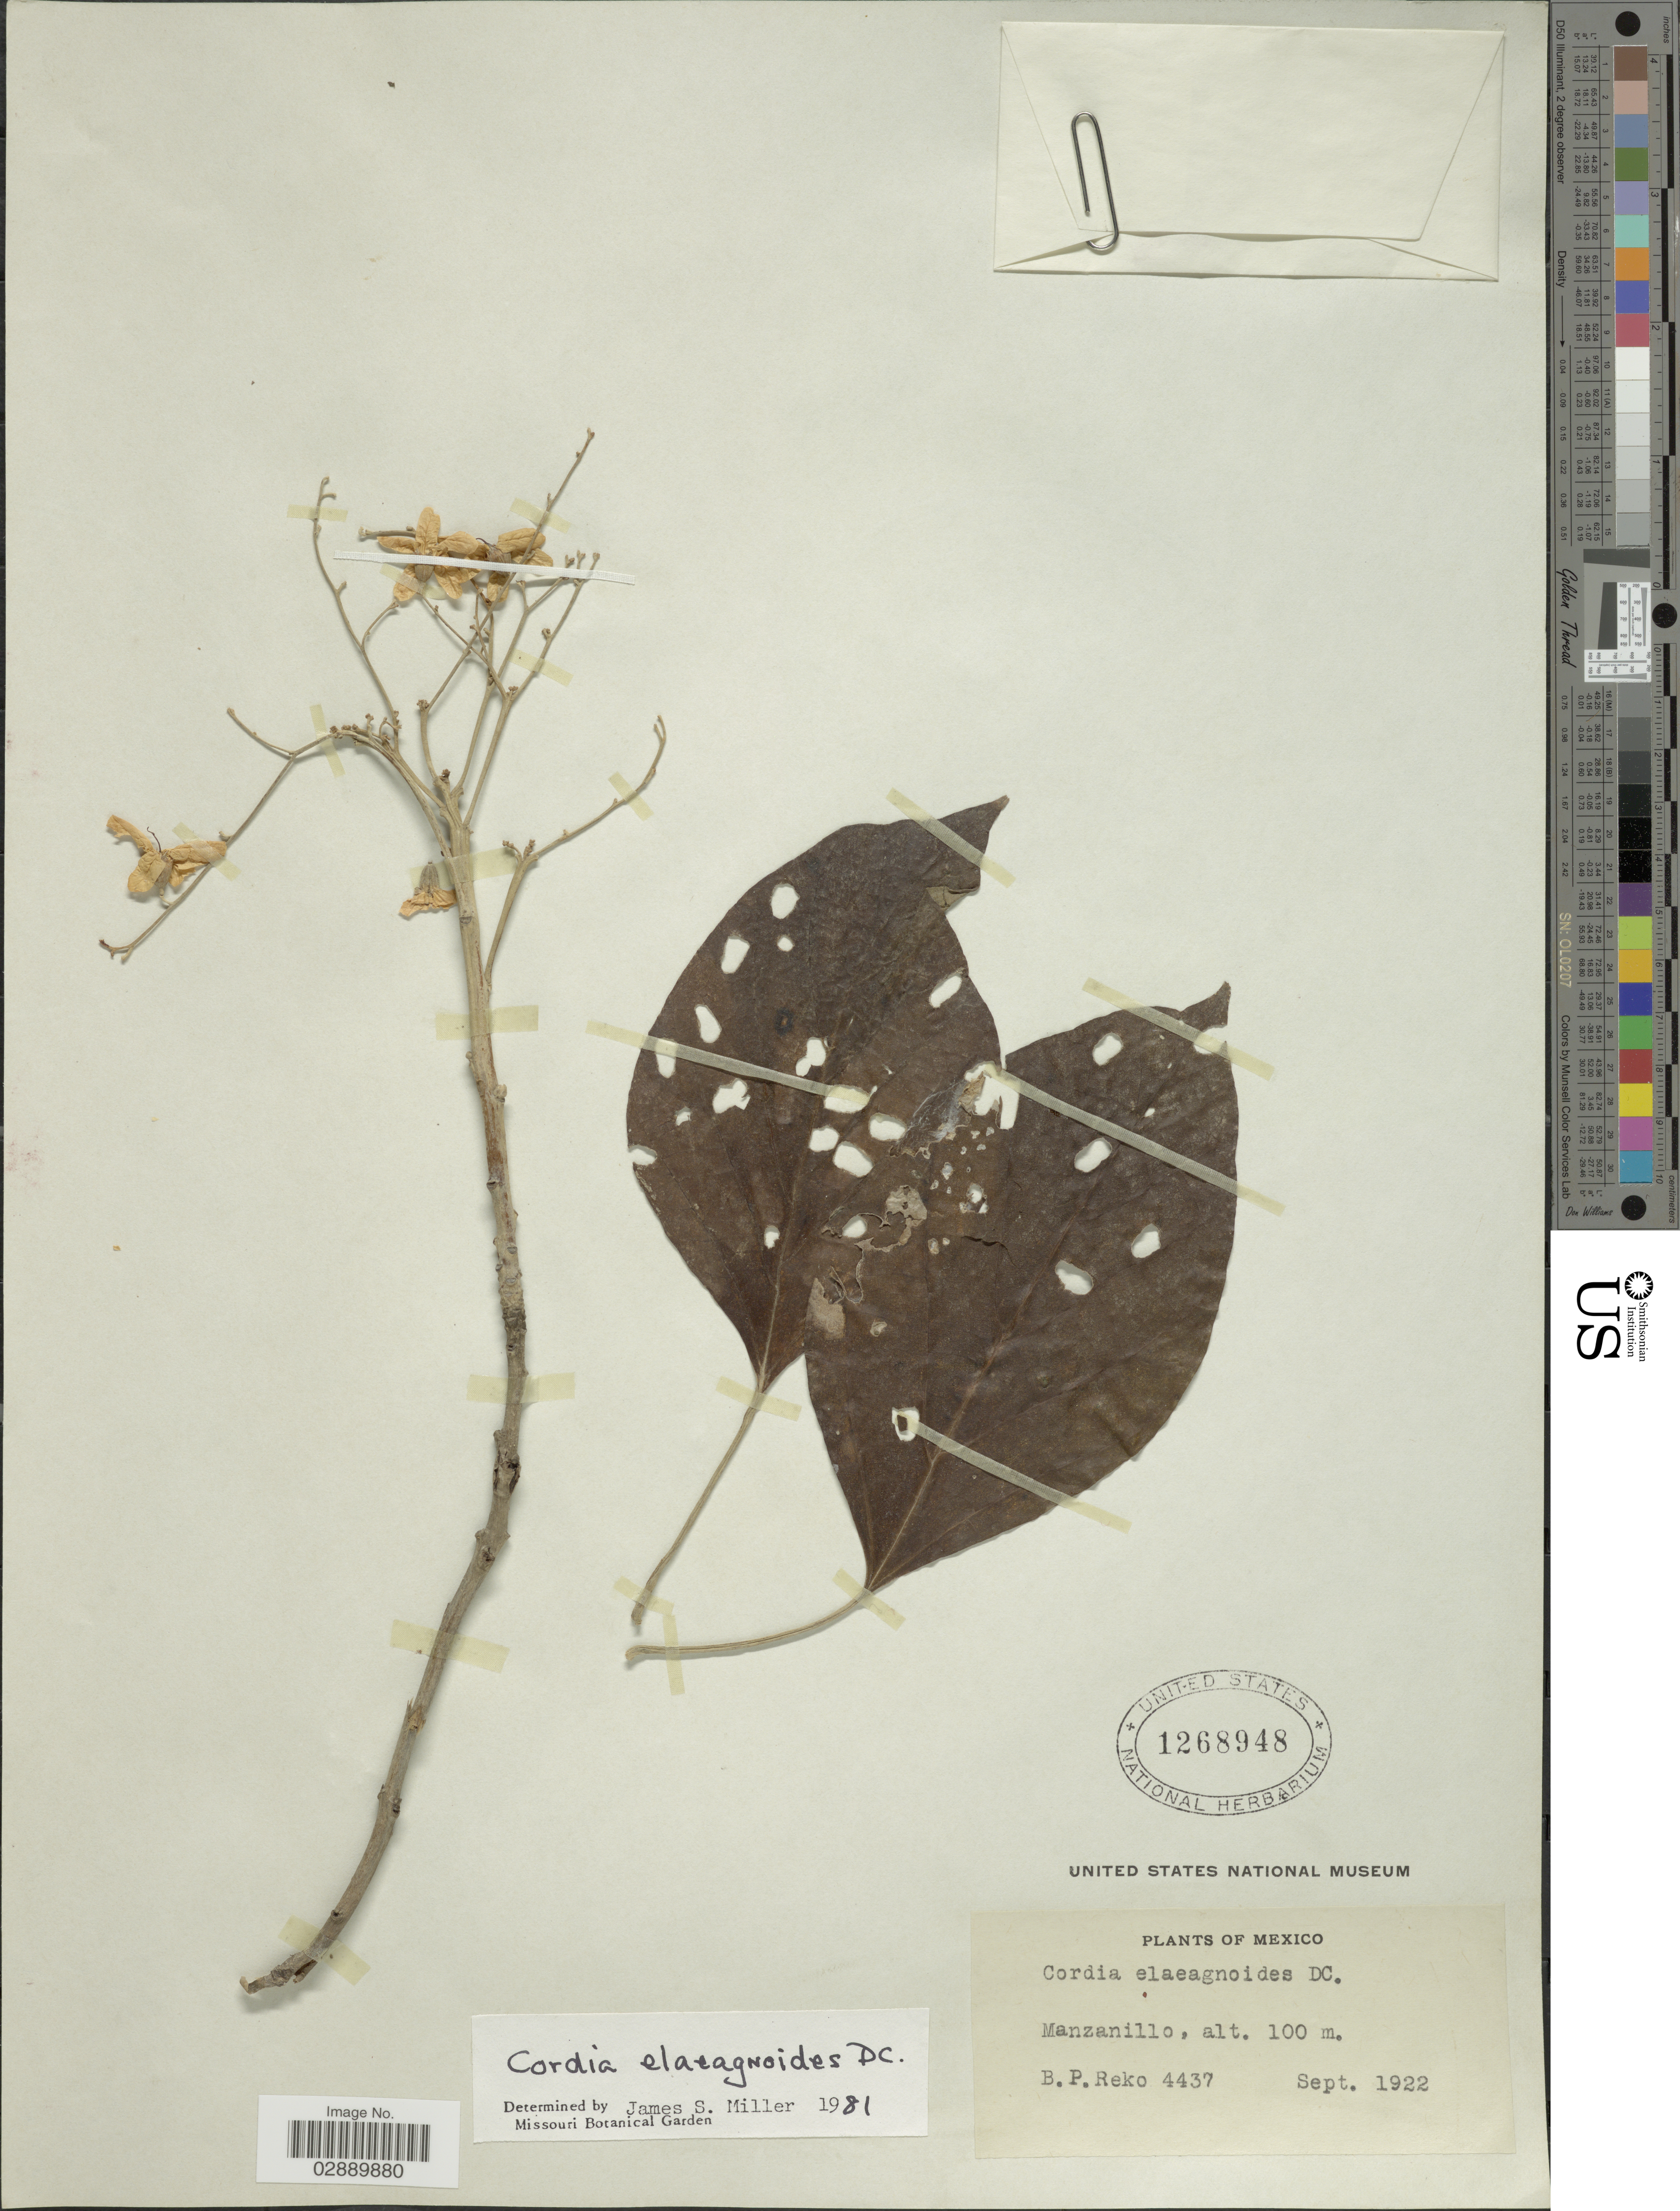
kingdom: Plantae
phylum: Tracheophyta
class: Magnoliopsida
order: Boraginales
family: Cordiaceae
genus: Cordia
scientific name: Cordia elaeagnoides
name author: A. DC.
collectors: B. P. Reko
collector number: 4437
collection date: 1922-09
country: Mexico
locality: Manzanillo.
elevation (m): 100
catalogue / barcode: US 1268948